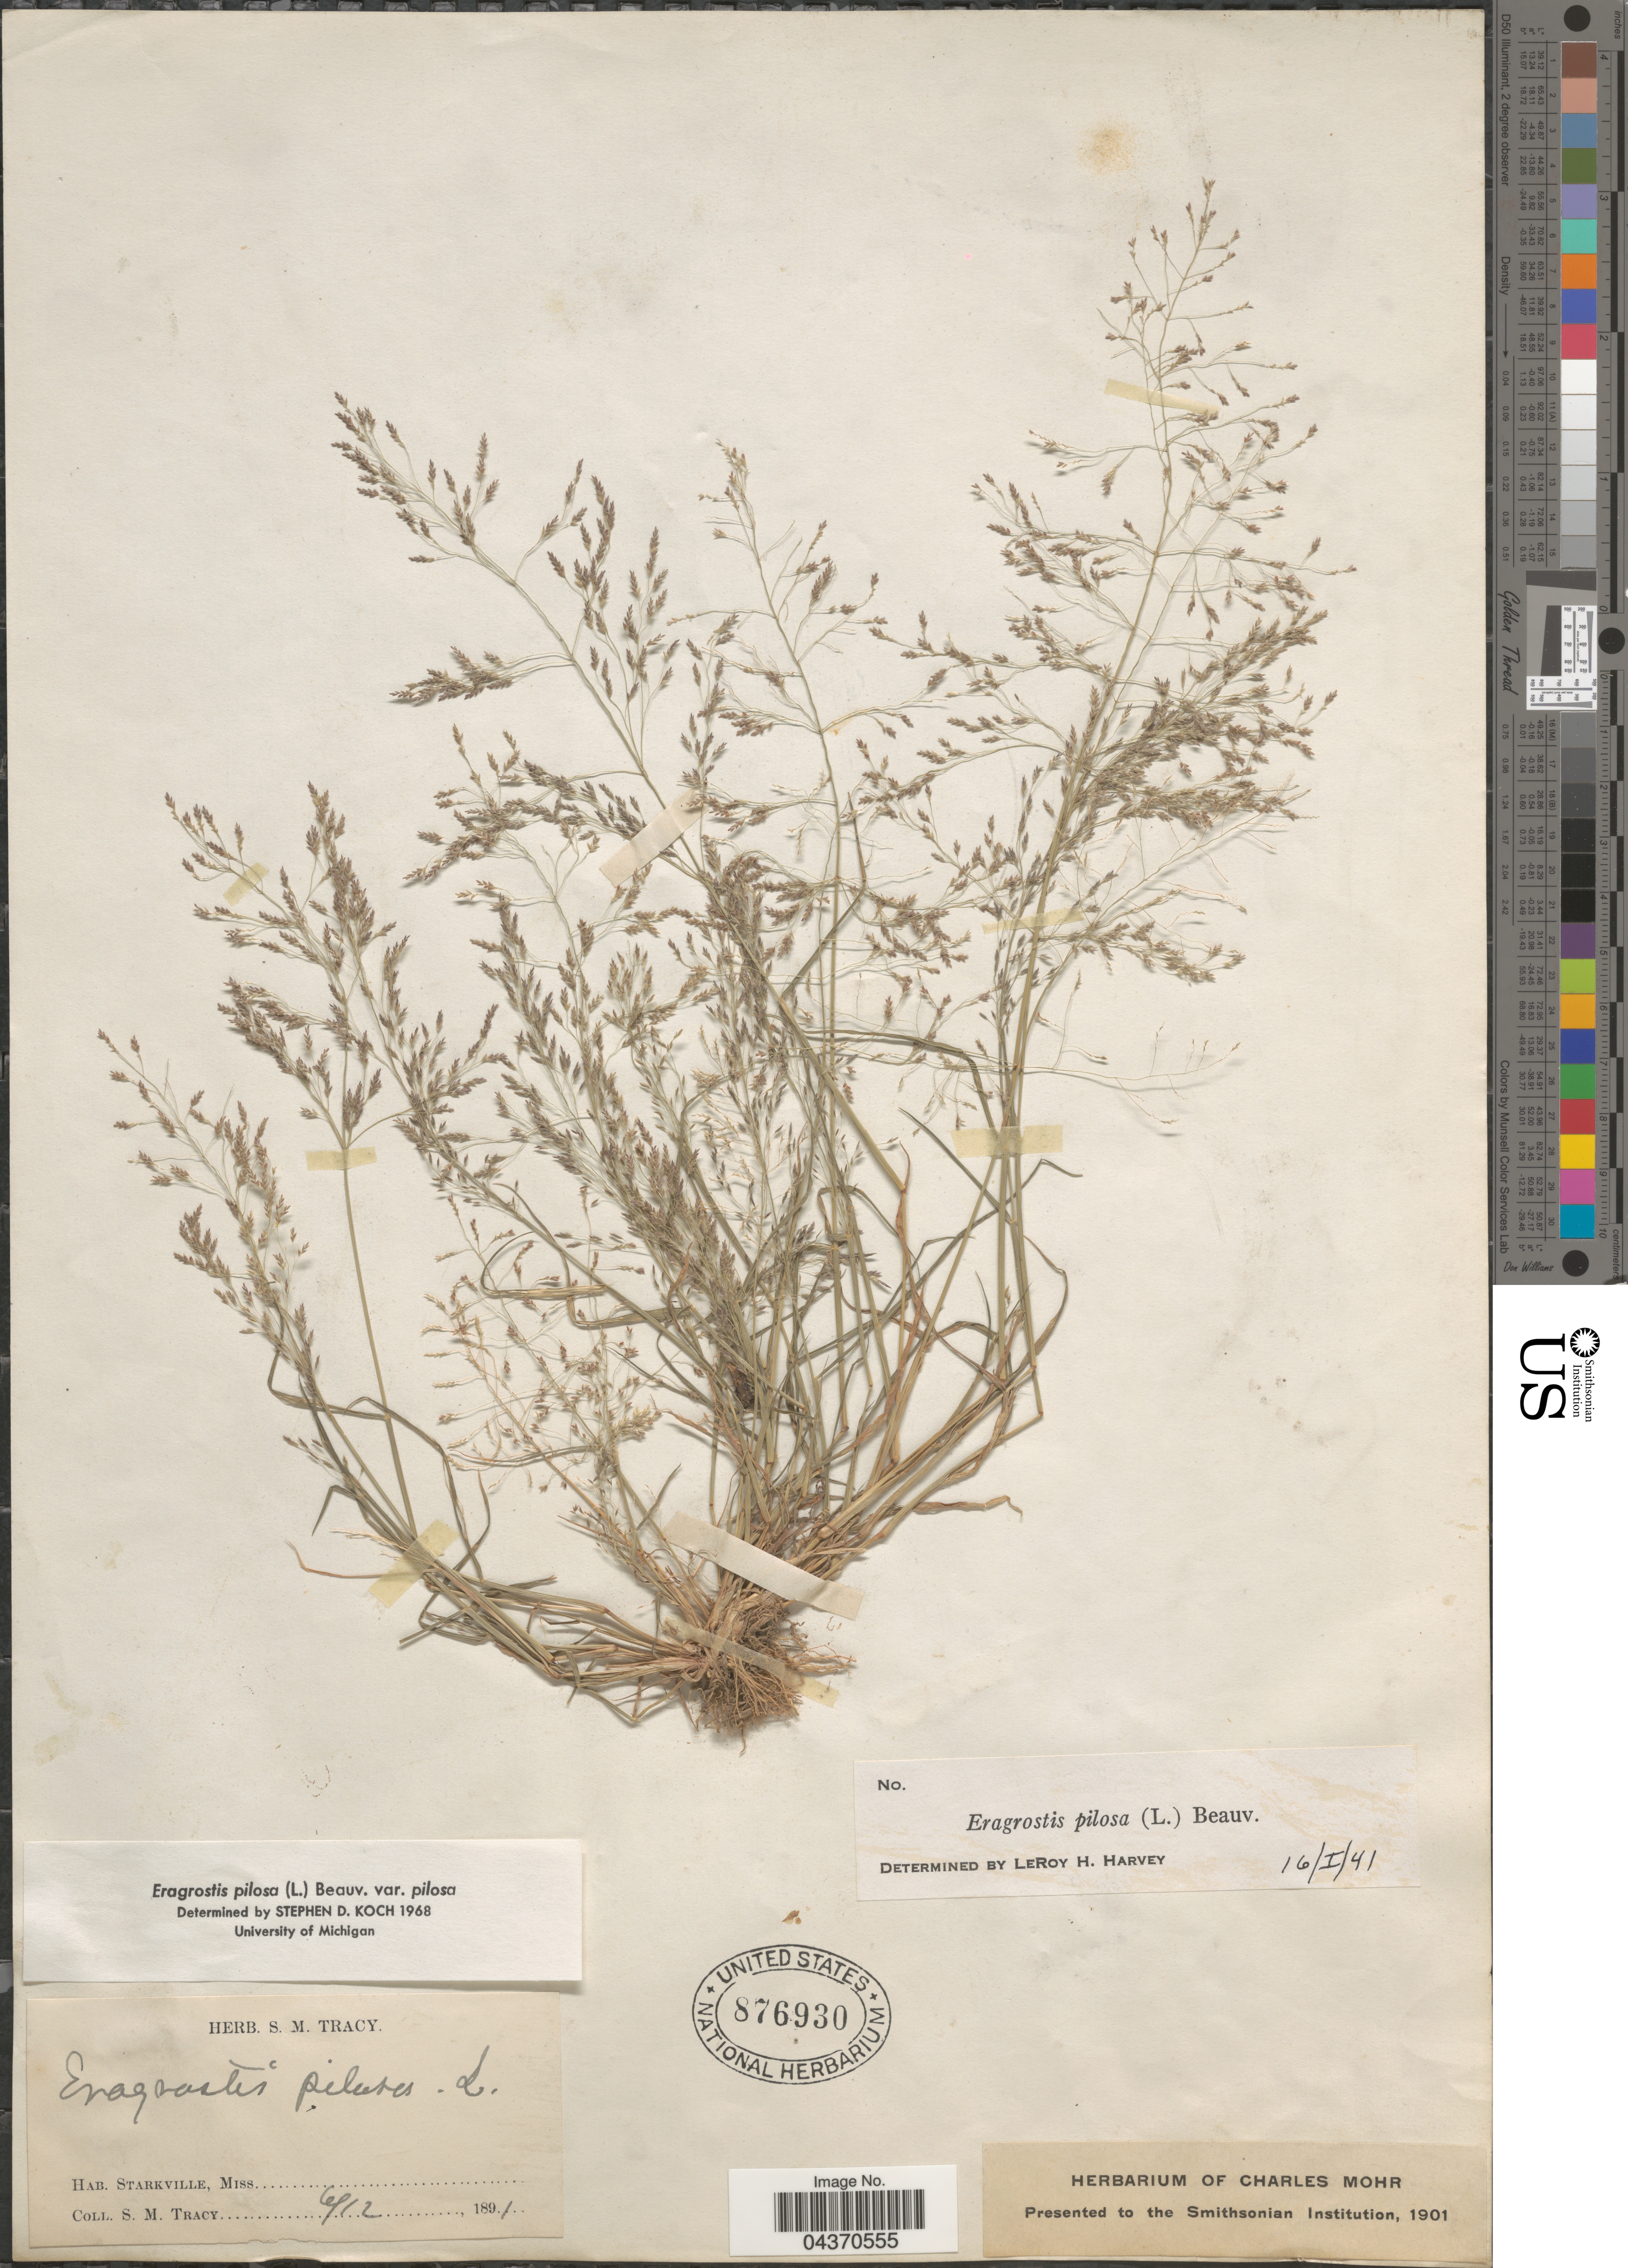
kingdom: Plantae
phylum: Tracheophyta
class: Liliopsida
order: Poales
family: Poaceae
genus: Eragrostis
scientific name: Eragrostis pilosa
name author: (L.) P. Beauv.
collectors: S. M. Tracy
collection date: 1891-06-12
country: United States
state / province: Mississippi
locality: Starkville.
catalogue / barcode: US 876930